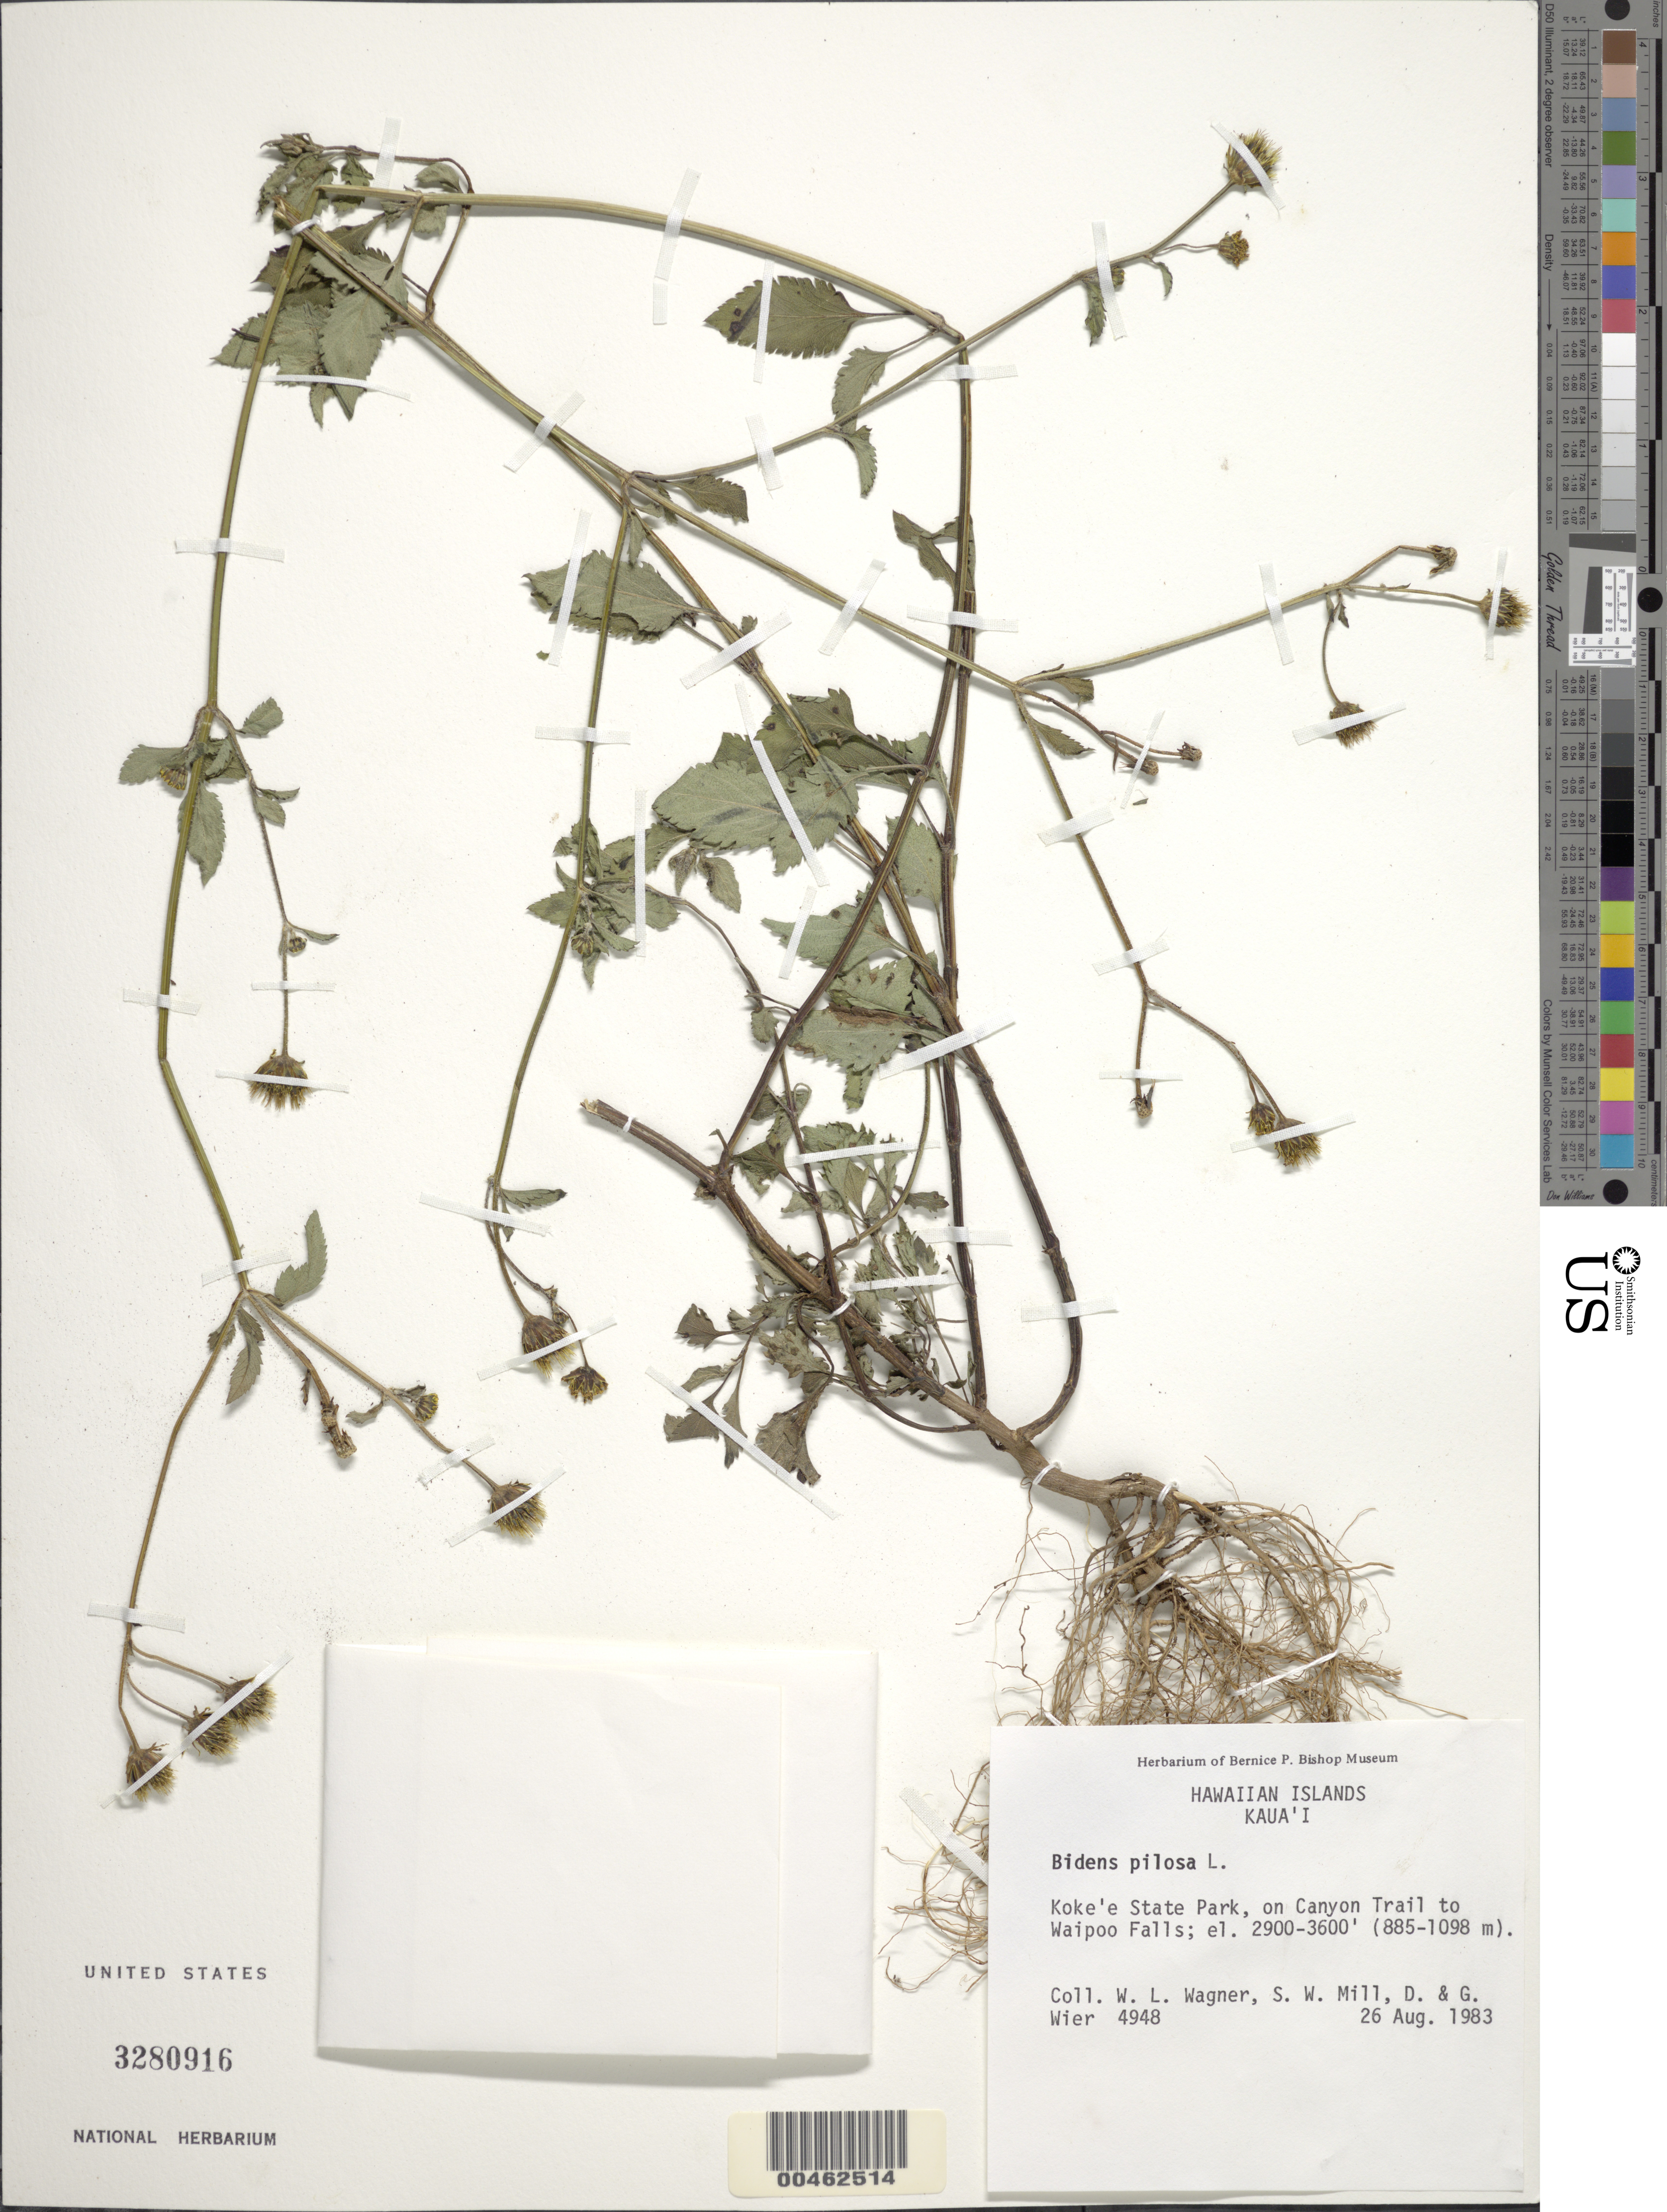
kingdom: Plantae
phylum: Tracheophyta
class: Magnoliopsida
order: Asterales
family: Asteraceae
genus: Bidens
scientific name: Bidens pilosa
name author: L.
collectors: W. L. Wagner, S. W. Miller, D. Wier & G. Wier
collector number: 4948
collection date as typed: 26 Aug 1983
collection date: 1983-08-26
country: United States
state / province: Hawaii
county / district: Kauai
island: Kaua'i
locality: Koke'e State Park, on Canyon Trail to Waipoo Falls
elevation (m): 884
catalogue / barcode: US 3280916